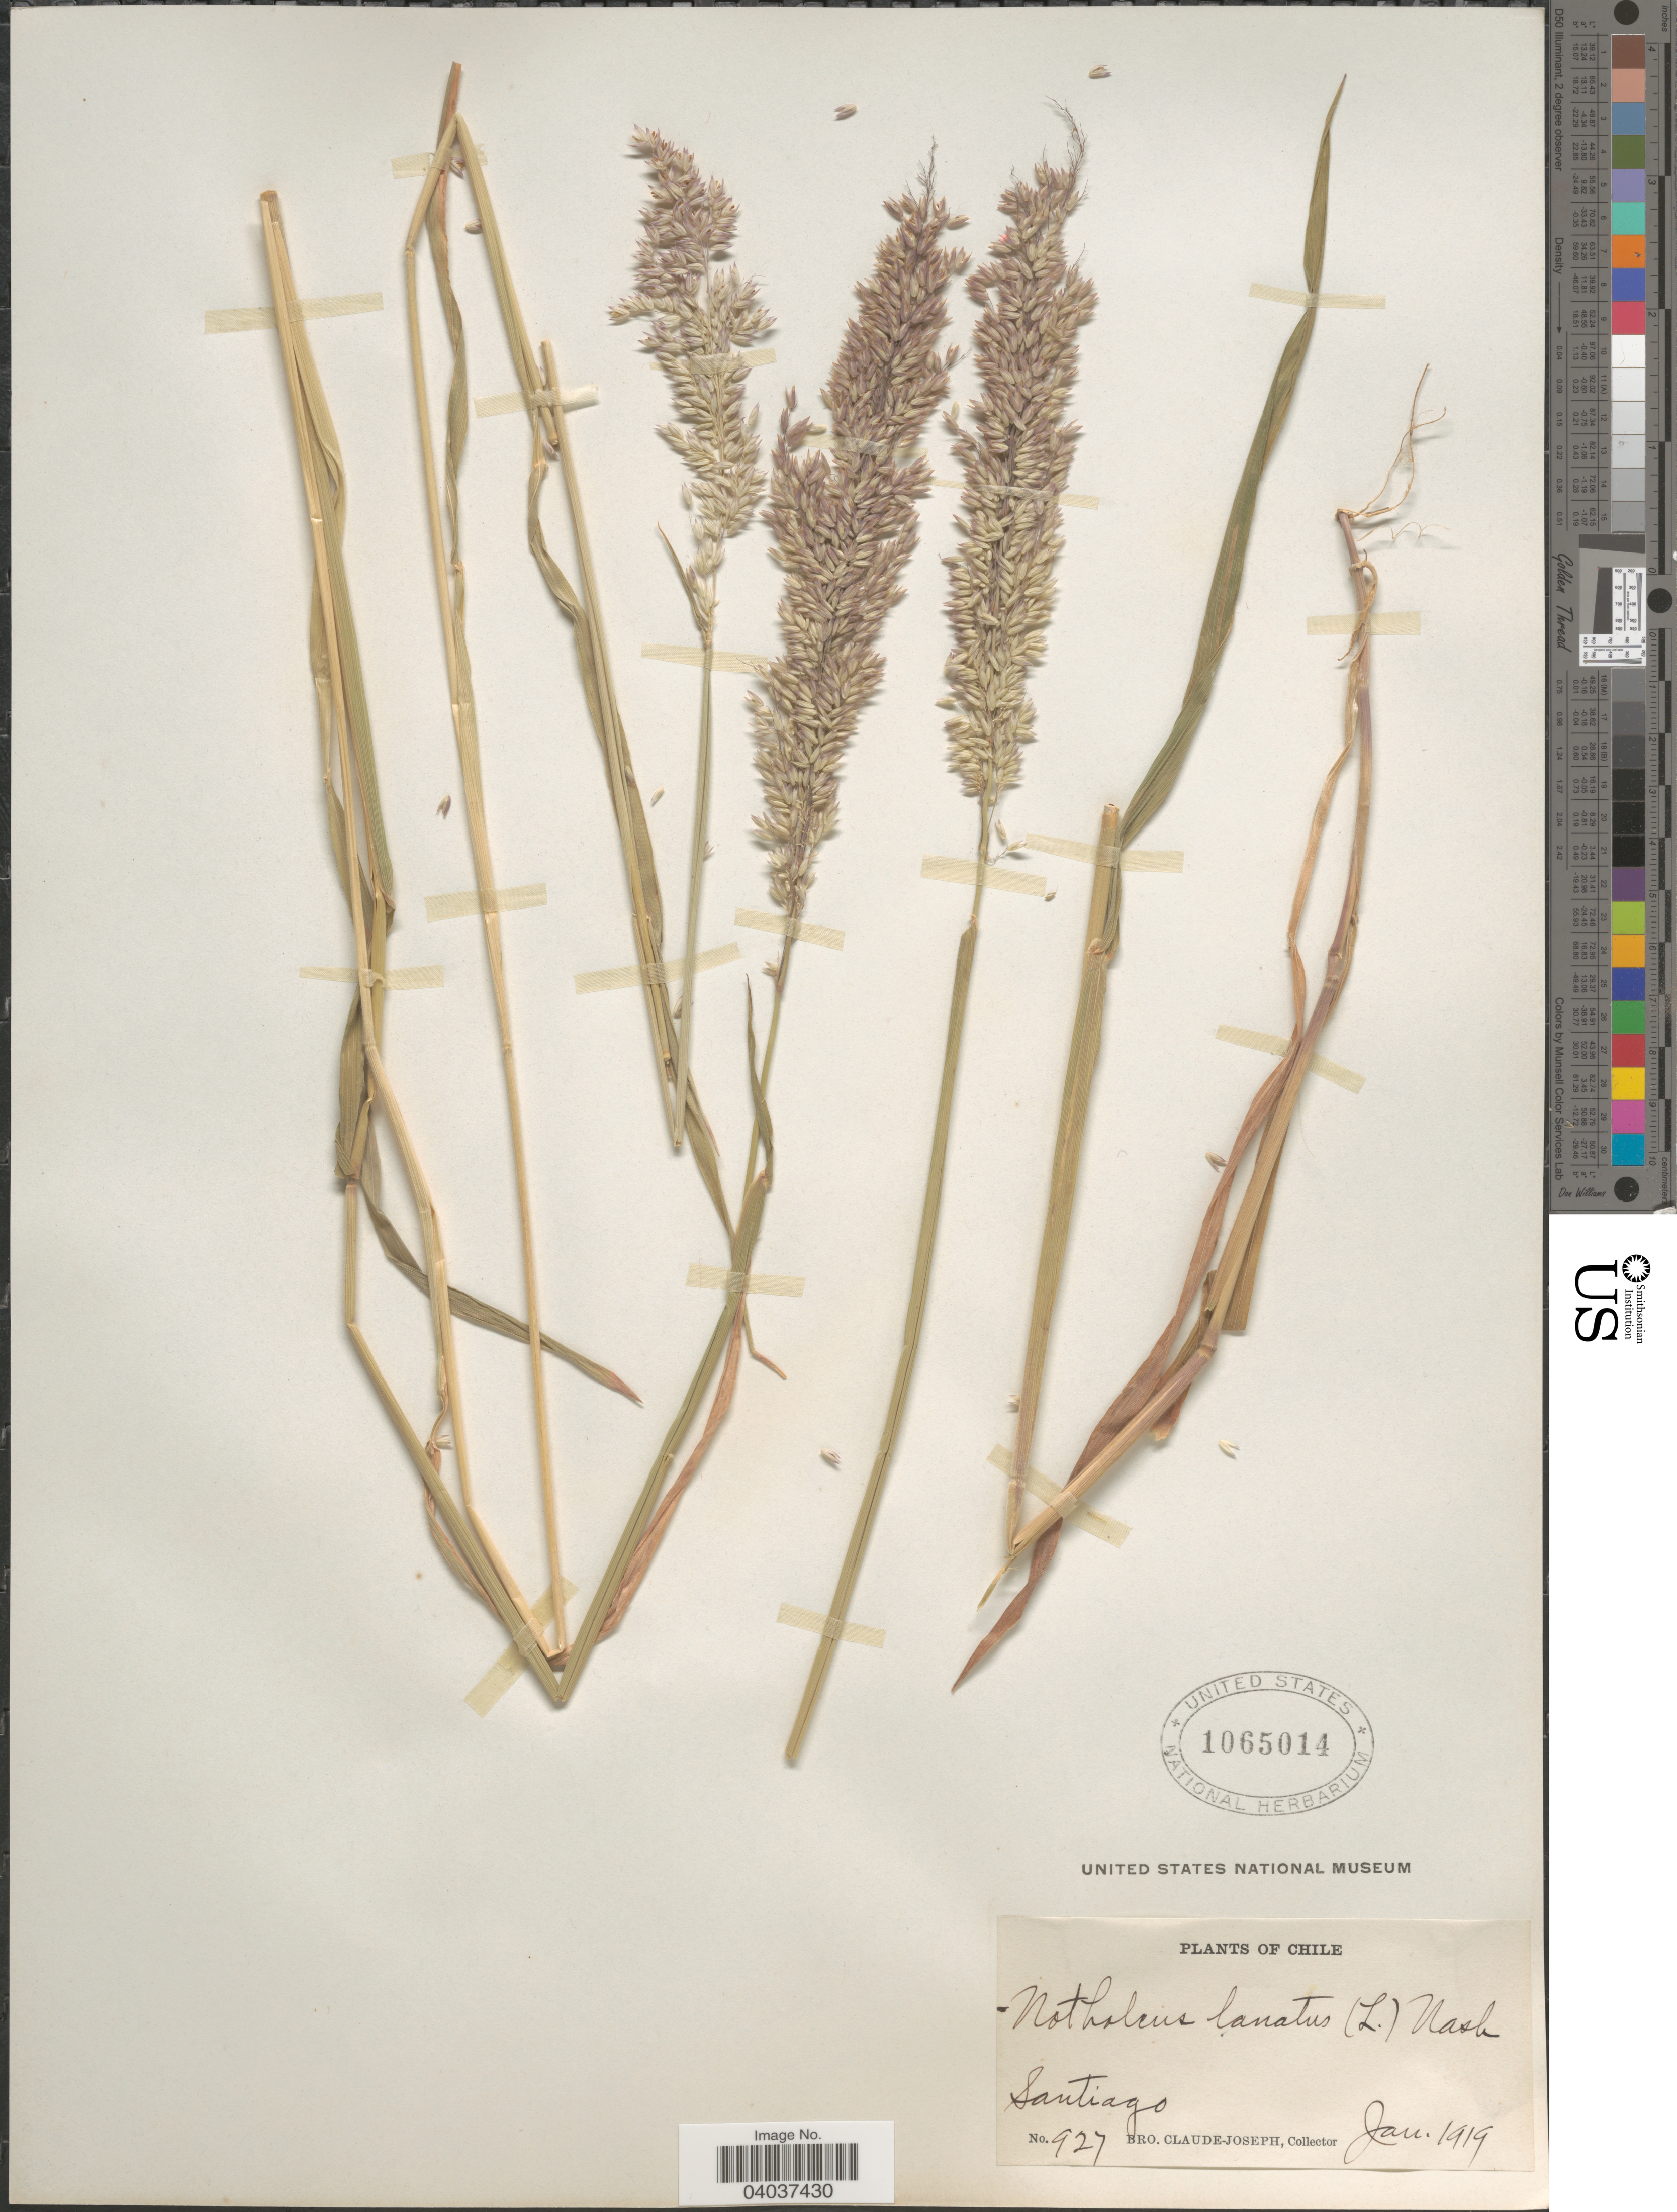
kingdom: Plantae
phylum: Tracheophyta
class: Liliopsida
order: Poales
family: Poaceae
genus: Holcus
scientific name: Holcus lanatus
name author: L.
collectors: Bro. Claude-Joseph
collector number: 927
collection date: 1919-01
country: Chile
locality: Santiago.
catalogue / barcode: US 1065014